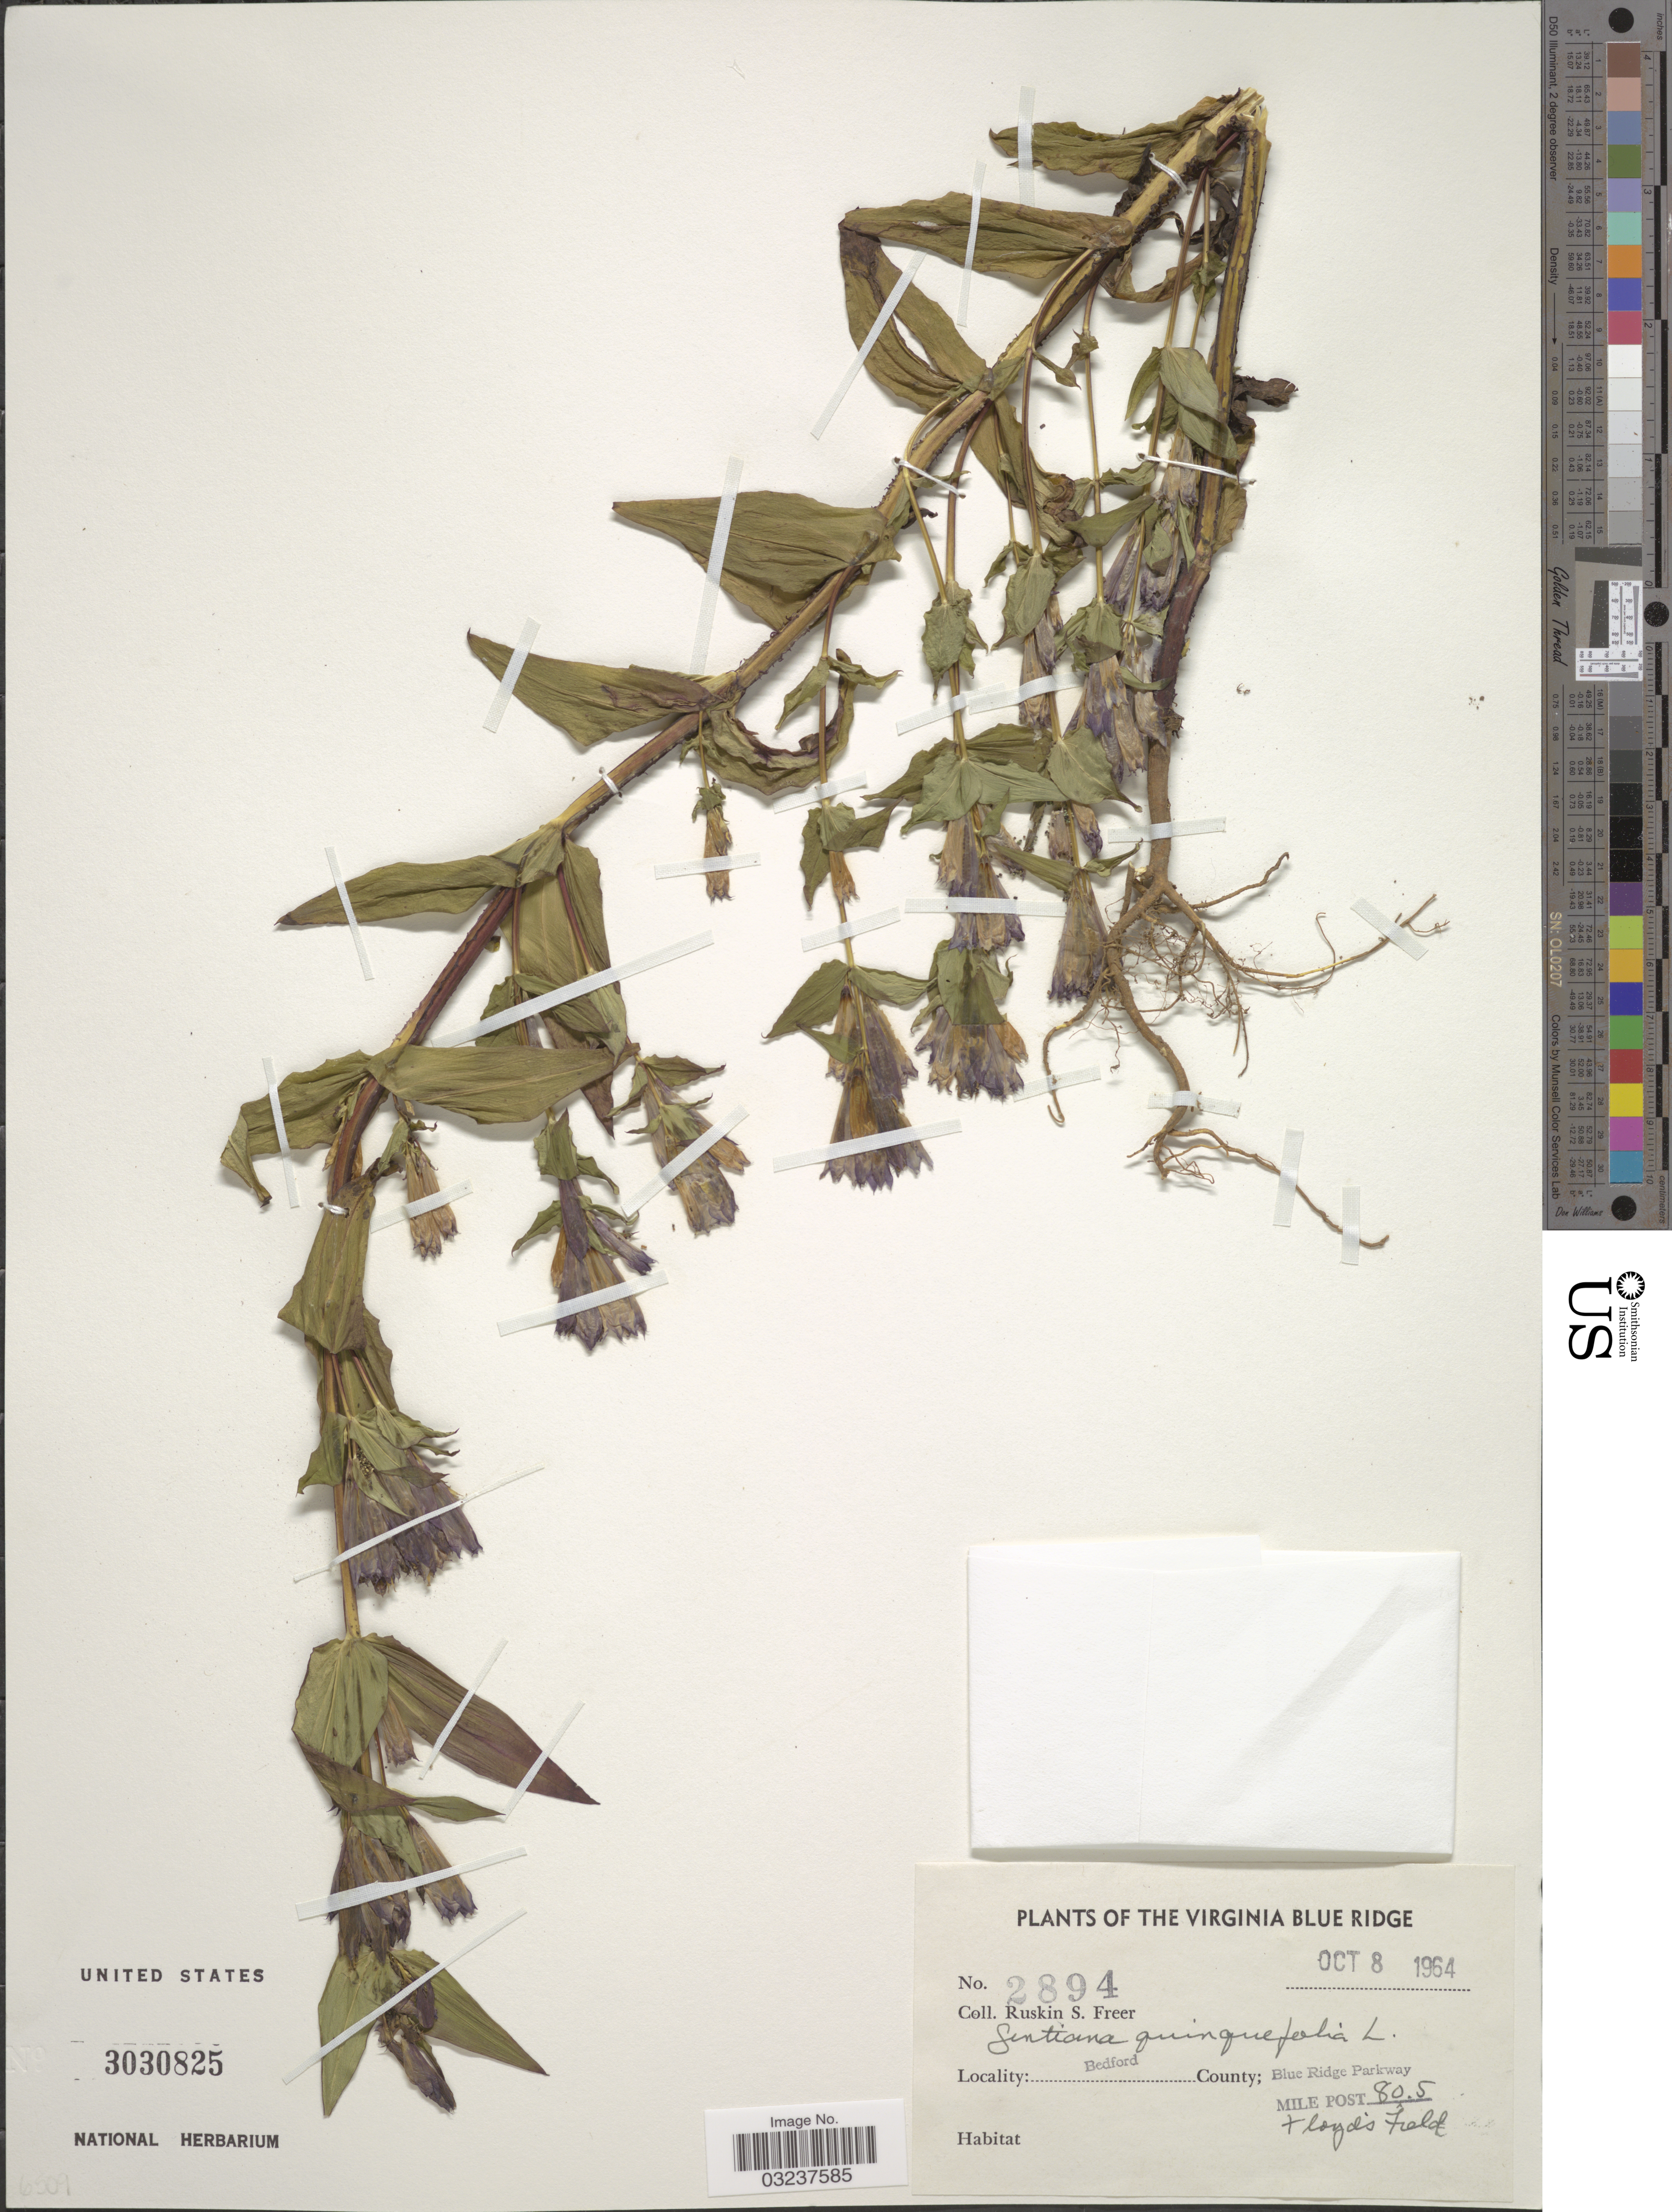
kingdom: Plantae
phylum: Tracheophyta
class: Magnoliopsida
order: Gentianales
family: Gentianaceae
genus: Gentianella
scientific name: Gentianella quinquefolia subsp. quinquefolia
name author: (L.) Small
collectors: R. Freer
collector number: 2894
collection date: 1964-10-08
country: United States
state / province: Virginia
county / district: Bedford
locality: The Virginia Blue Ridge, Bedford County; Blue Ridge Parkway, Mile Post 80.5, Floyd's Field.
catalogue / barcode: US 3030825